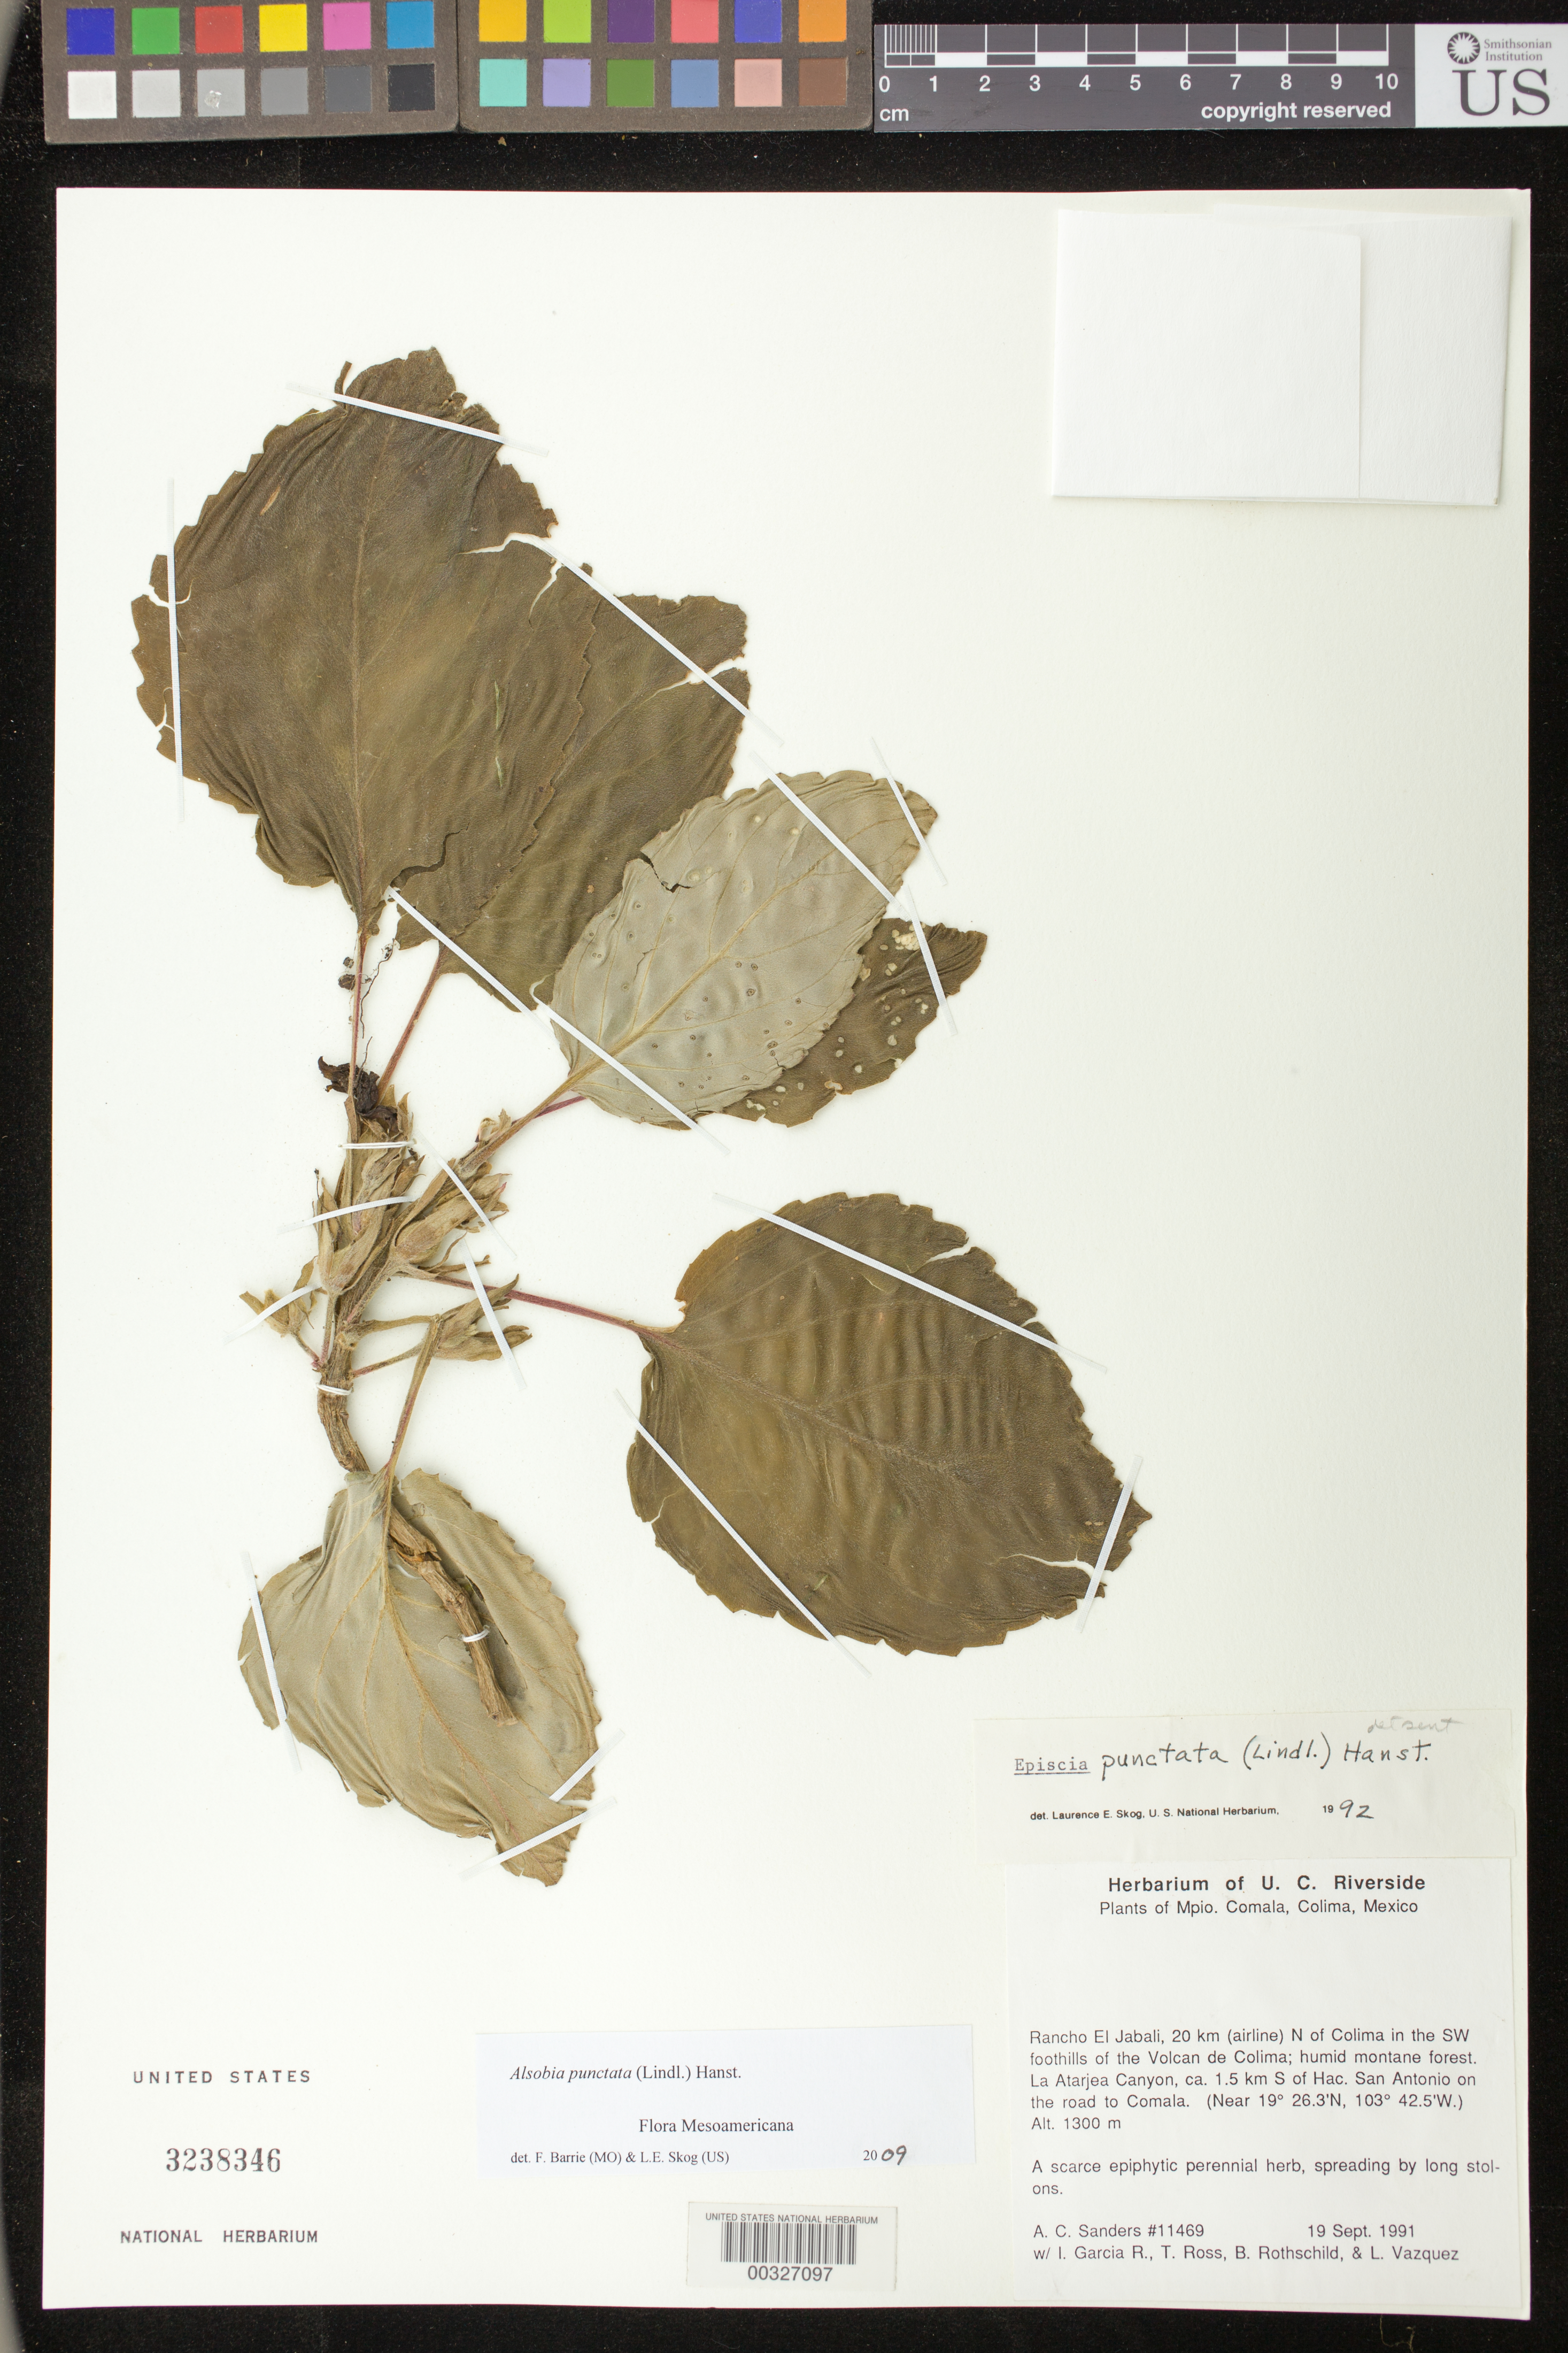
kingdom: Plantae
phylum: Tracheophyta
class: Magnoliopsida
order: Lamiales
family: Gesneriaceae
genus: Alsobia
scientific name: Alsobia punctata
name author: (Lindl.) Hanst.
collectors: A. Sanders, I. García R., T. Ross, B. Rothschild & L. Vazquez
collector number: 11469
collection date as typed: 19 Sep 1991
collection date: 1991-09-19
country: Mexico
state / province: Colima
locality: Comala Mun., La Atarjea canyon, 1.5 km S of Hac. S. Antonio on rd to Comala; Rancho El Jabali,20 km N of Colima in foothills of Volcan Colima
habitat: Humid montane forest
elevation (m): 1300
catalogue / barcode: US 3238346